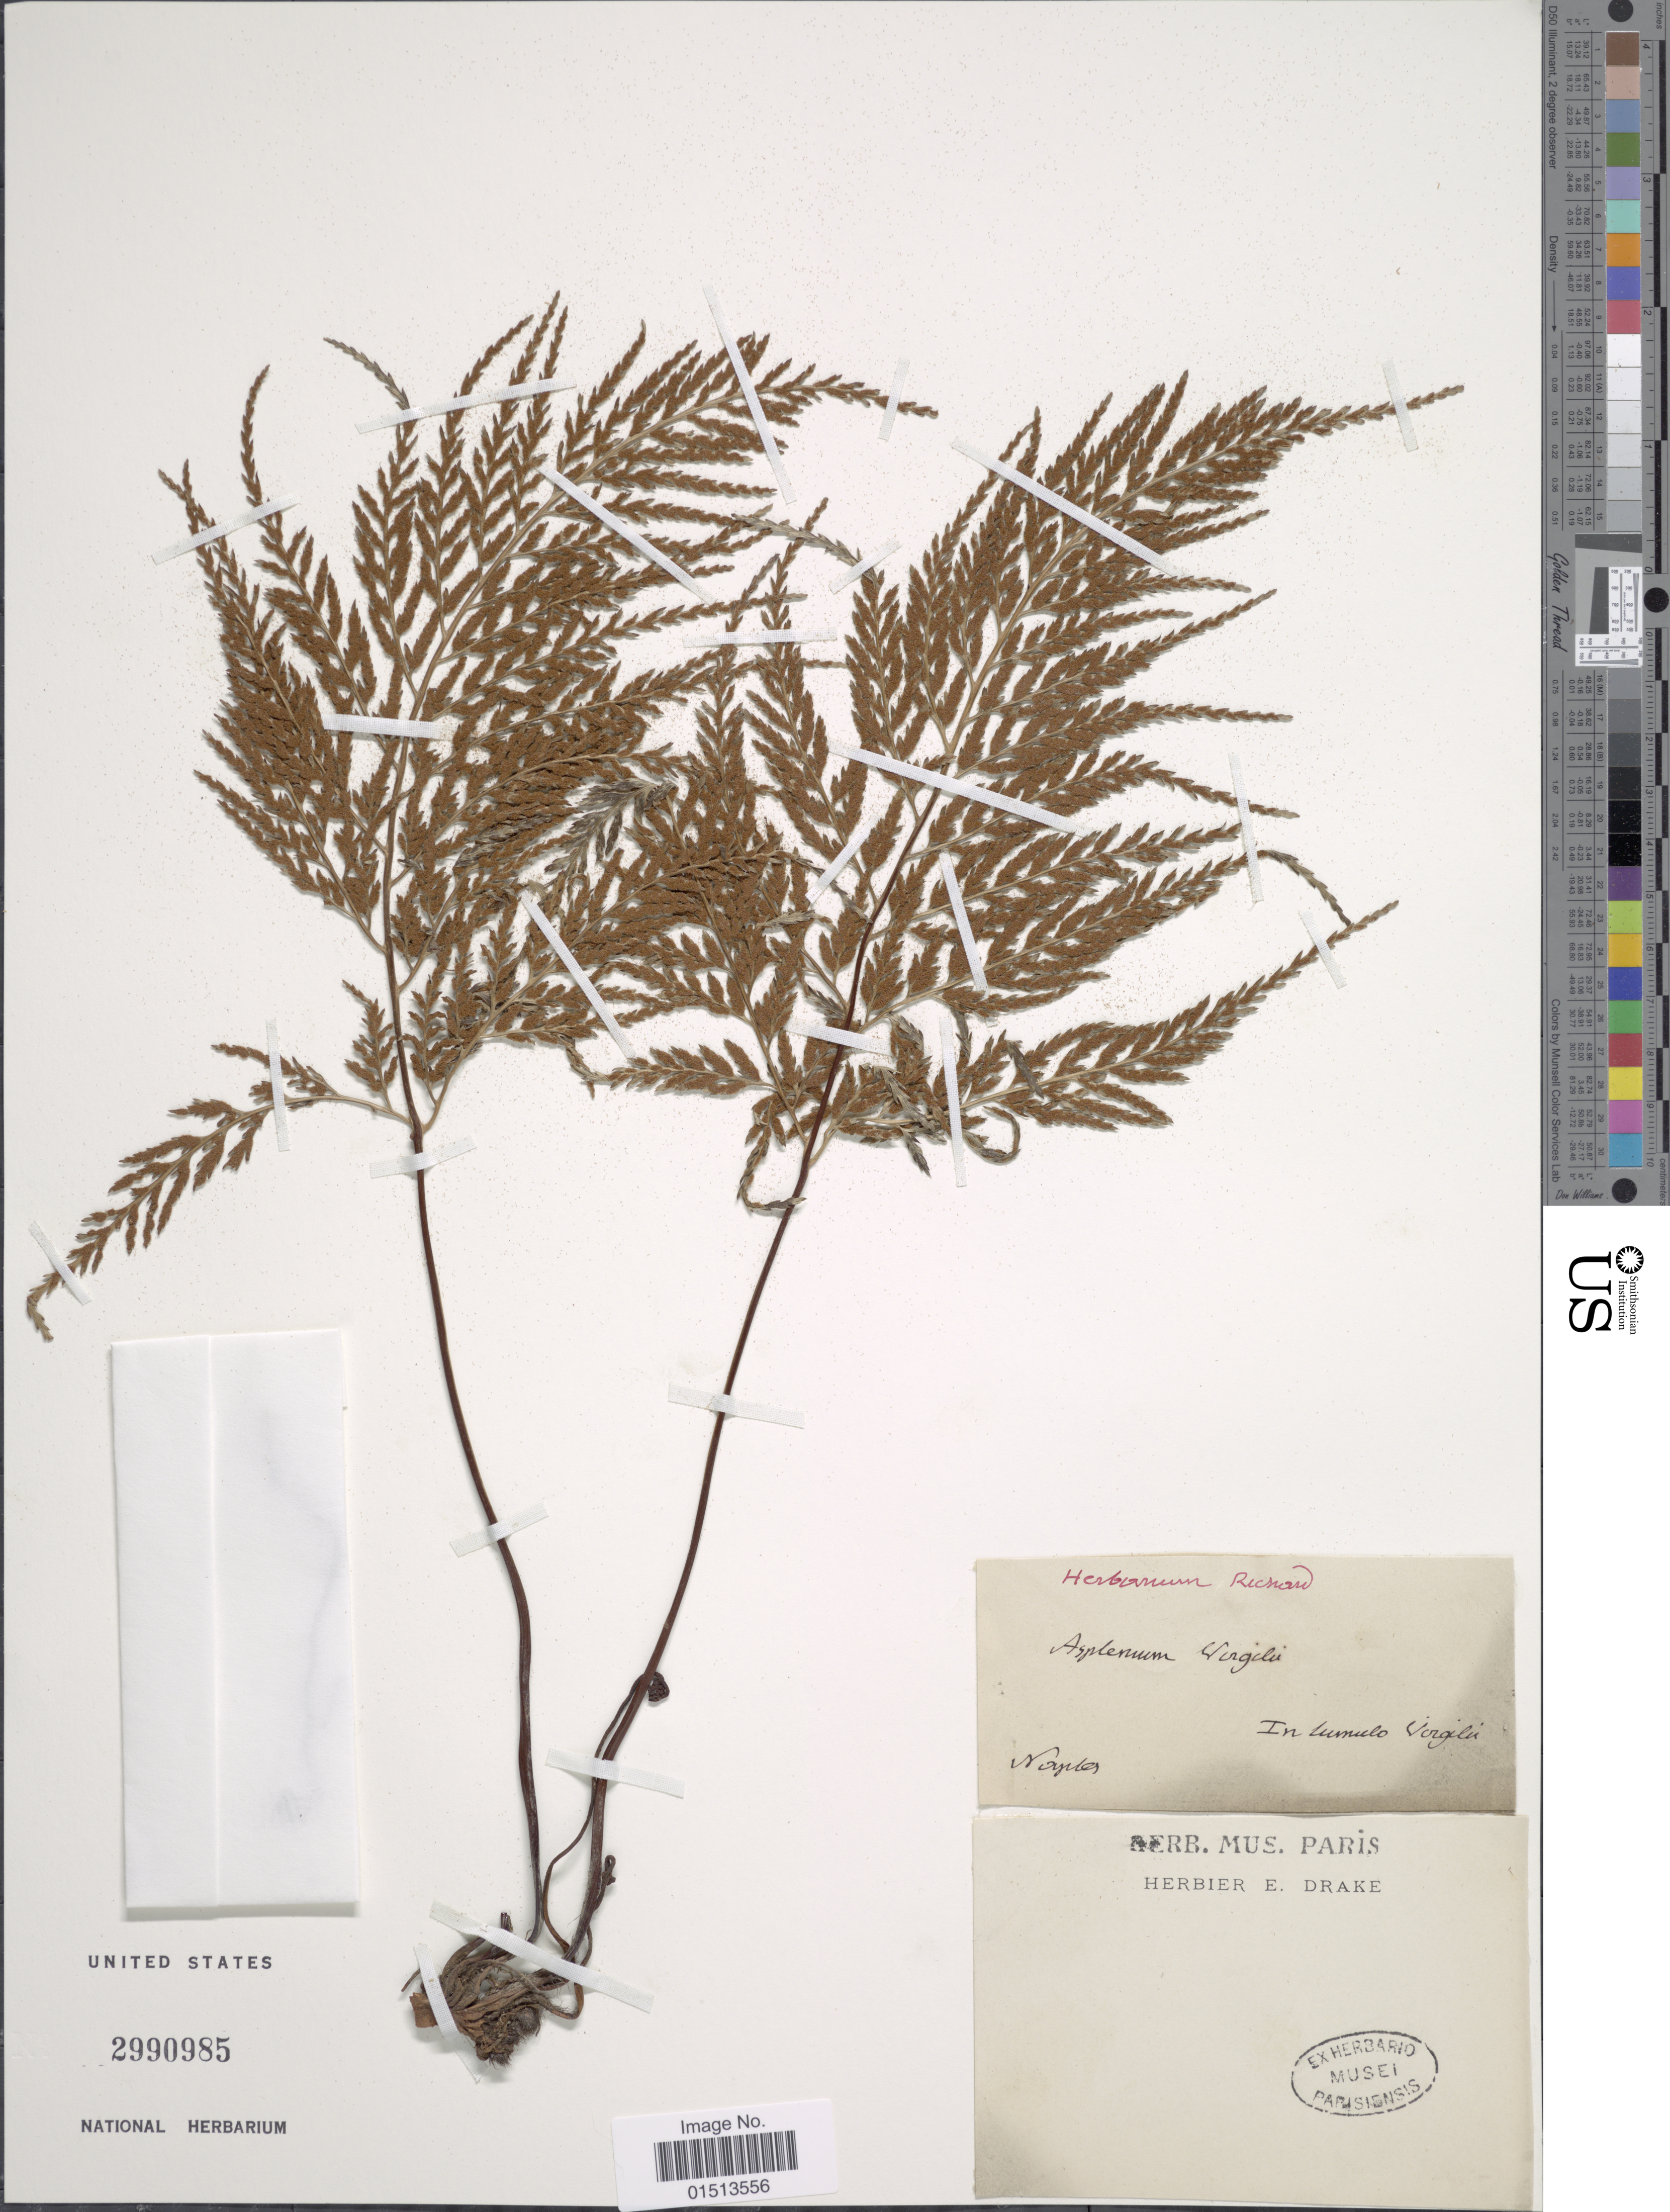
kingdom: Plantae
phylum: Tracheophyta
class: Polypodiopsida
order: Polypodiales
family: Aspleniaceae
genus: Asplenium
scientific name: Asplenium adiantum-nigrum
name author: L.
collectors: ex herb. E. Drake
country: Italy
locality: Naples, in humedo Virgili. [interpreted]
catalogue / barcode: US 2990985